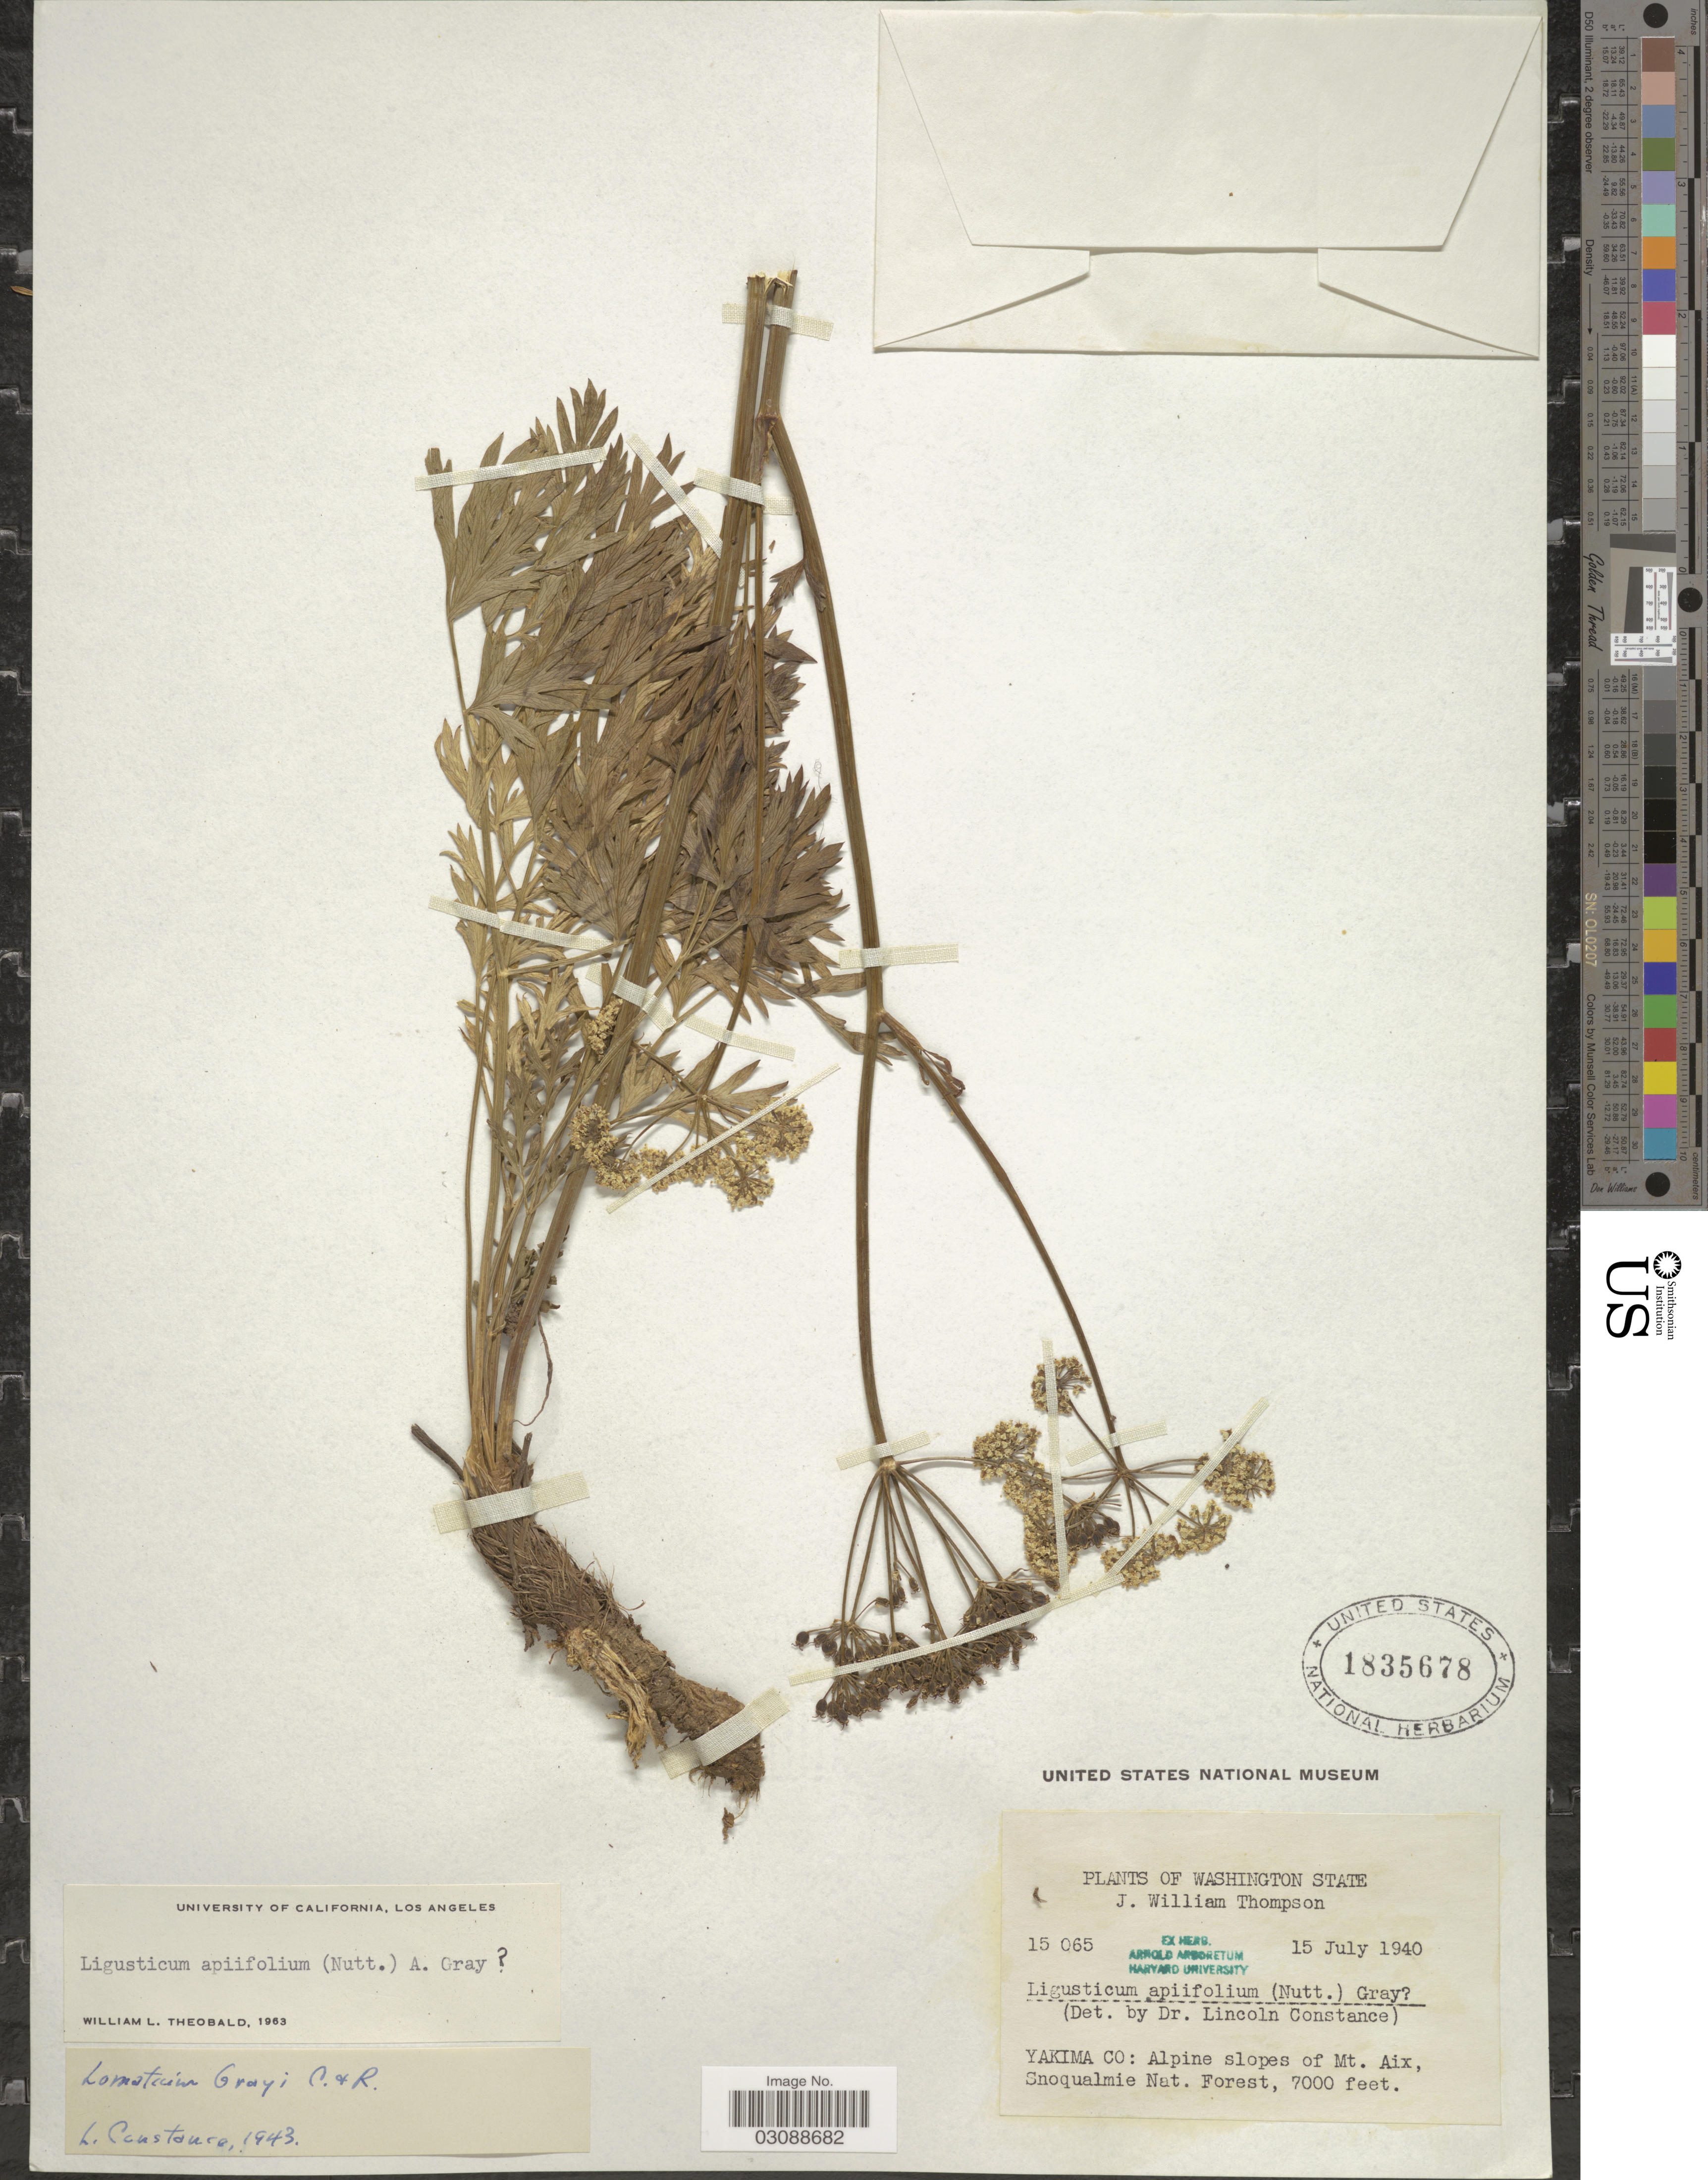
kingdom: Plantae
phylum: Tracheophyta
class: Magnoliopsida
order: Apiales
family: Apiaceae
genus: Ligusticum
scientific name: Ligusticum apiifolium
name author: (Nutt. ex Torr. & A. Gray) A. Gray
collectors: J. W. Thompson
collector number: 15065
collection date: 1940-07-15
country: United States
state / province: Washington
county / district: Yakima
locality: Yakima Co: Alpine slopes of Mt. Aix. Snoqualmie Nat. Forest.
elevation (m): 2134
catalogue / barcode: US 1835678